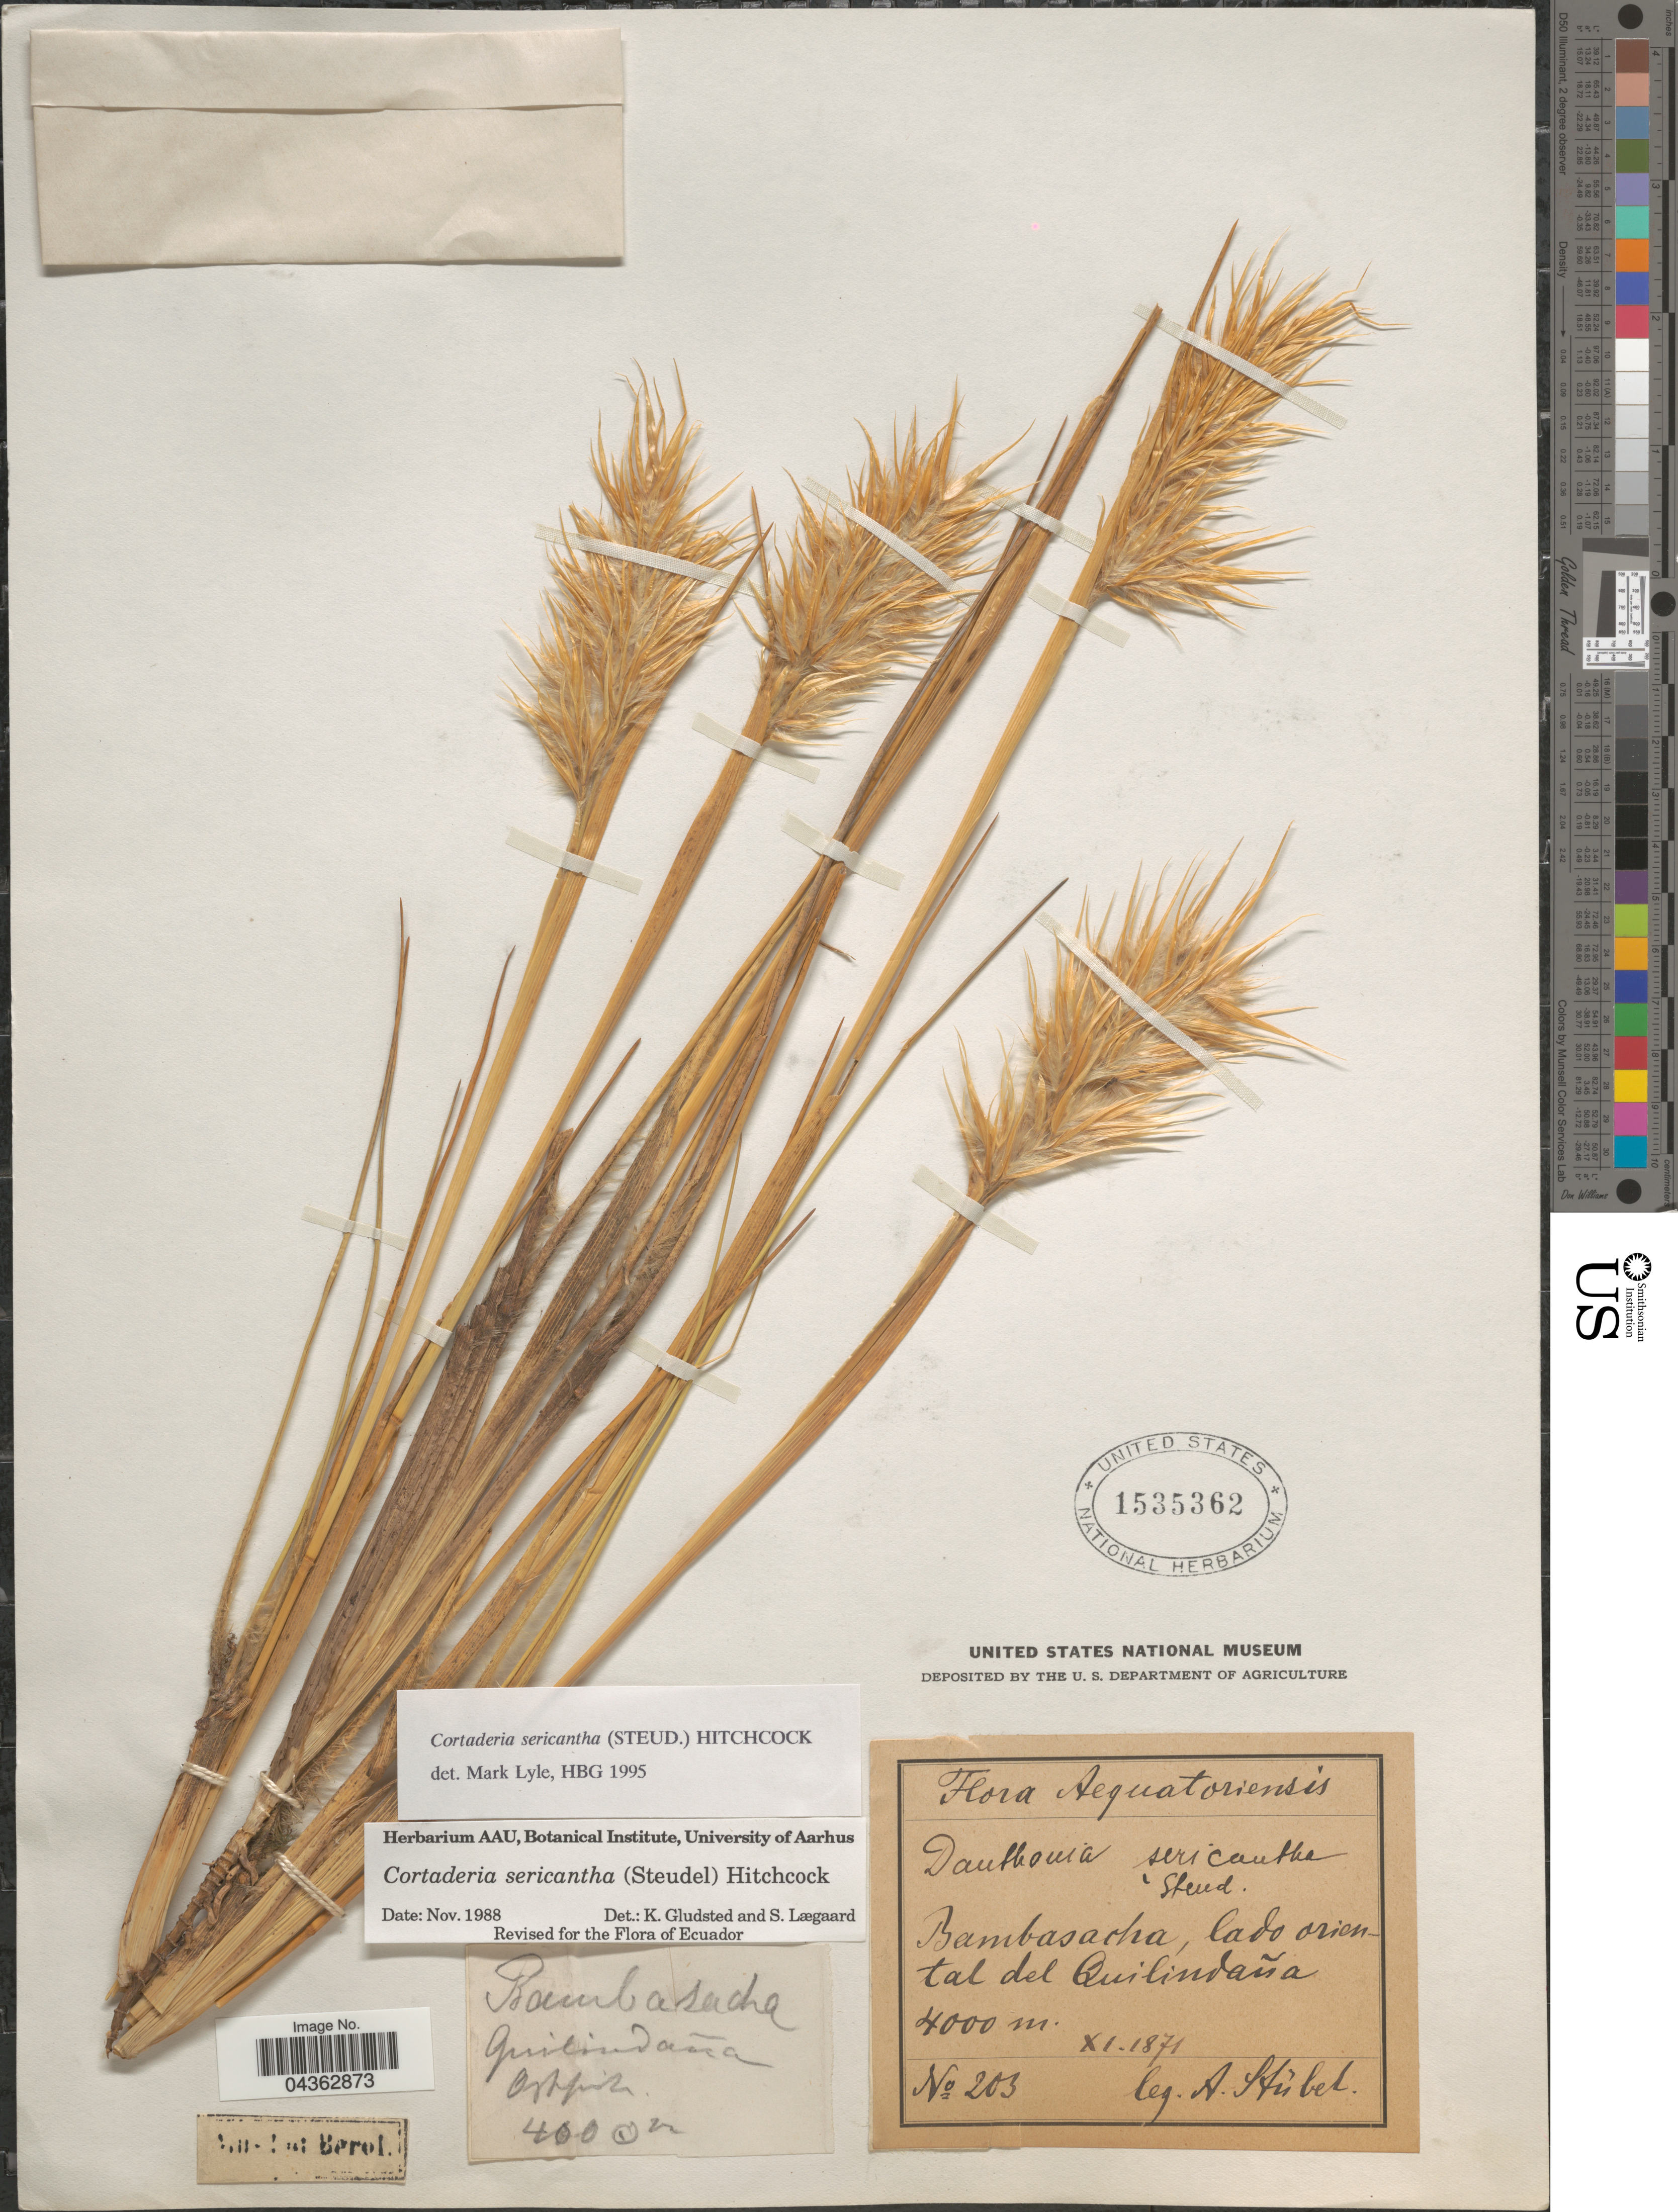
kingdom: Plantae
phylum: Tracheophyta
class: Liliopsida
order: Poales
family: Poaceae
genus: Cortaderia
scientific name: Cortaderia sericantha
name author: (Steud.) Hitchc.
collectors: A. Stübel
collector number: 203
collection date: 1871-11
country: Ecuador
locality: Aequatoriensis. Bambasacha, lado oriental del Quilindaña.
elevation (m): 4000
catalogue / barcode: US 1535362